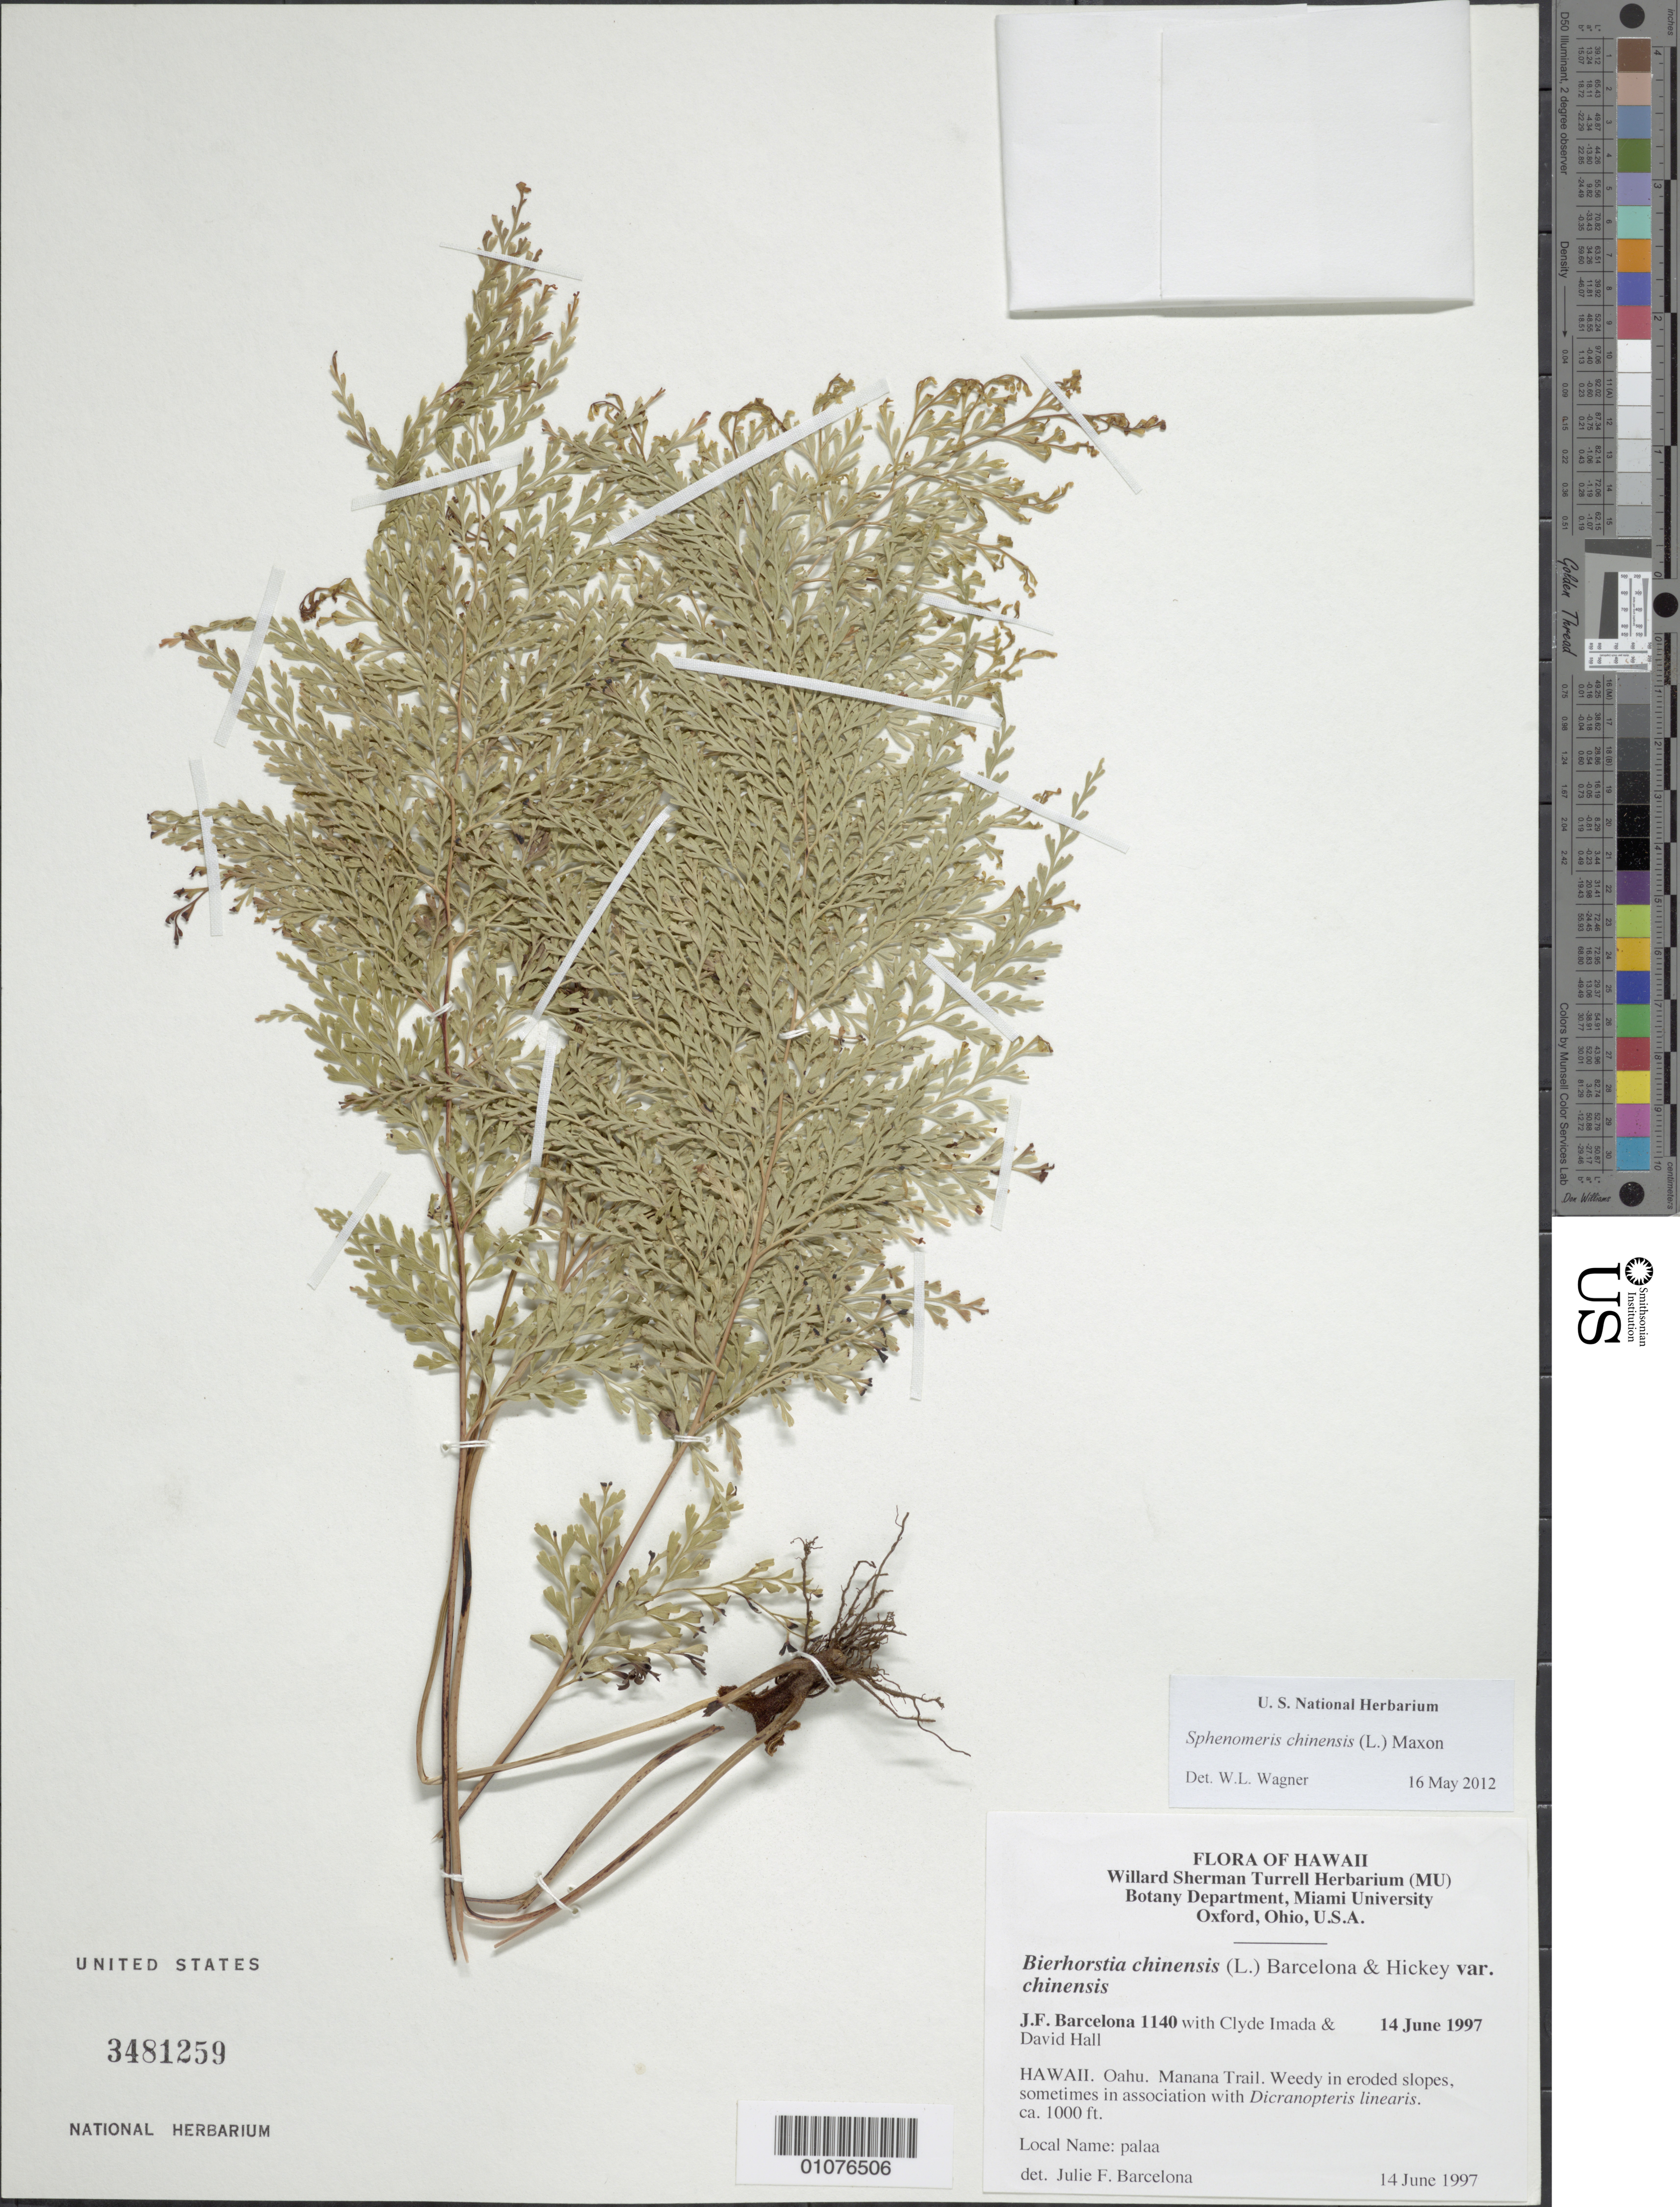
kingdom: Plantae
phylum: Tracheophyta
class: Polypodiopsida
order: Polypodiales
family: Lindsaeaceae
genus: Sphenomeris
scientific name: Sphenomeris chinensis var. chinensis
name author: (L.) Maxon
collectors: J. F. Barcelona, C. Imada & D. W. Hall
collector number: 1140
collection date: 1997-06-14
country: United States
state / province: Hawaii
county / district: Honolulu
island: Oahu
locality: O'ahu, Manana Trail.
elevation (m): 305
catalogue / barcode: US 3481258